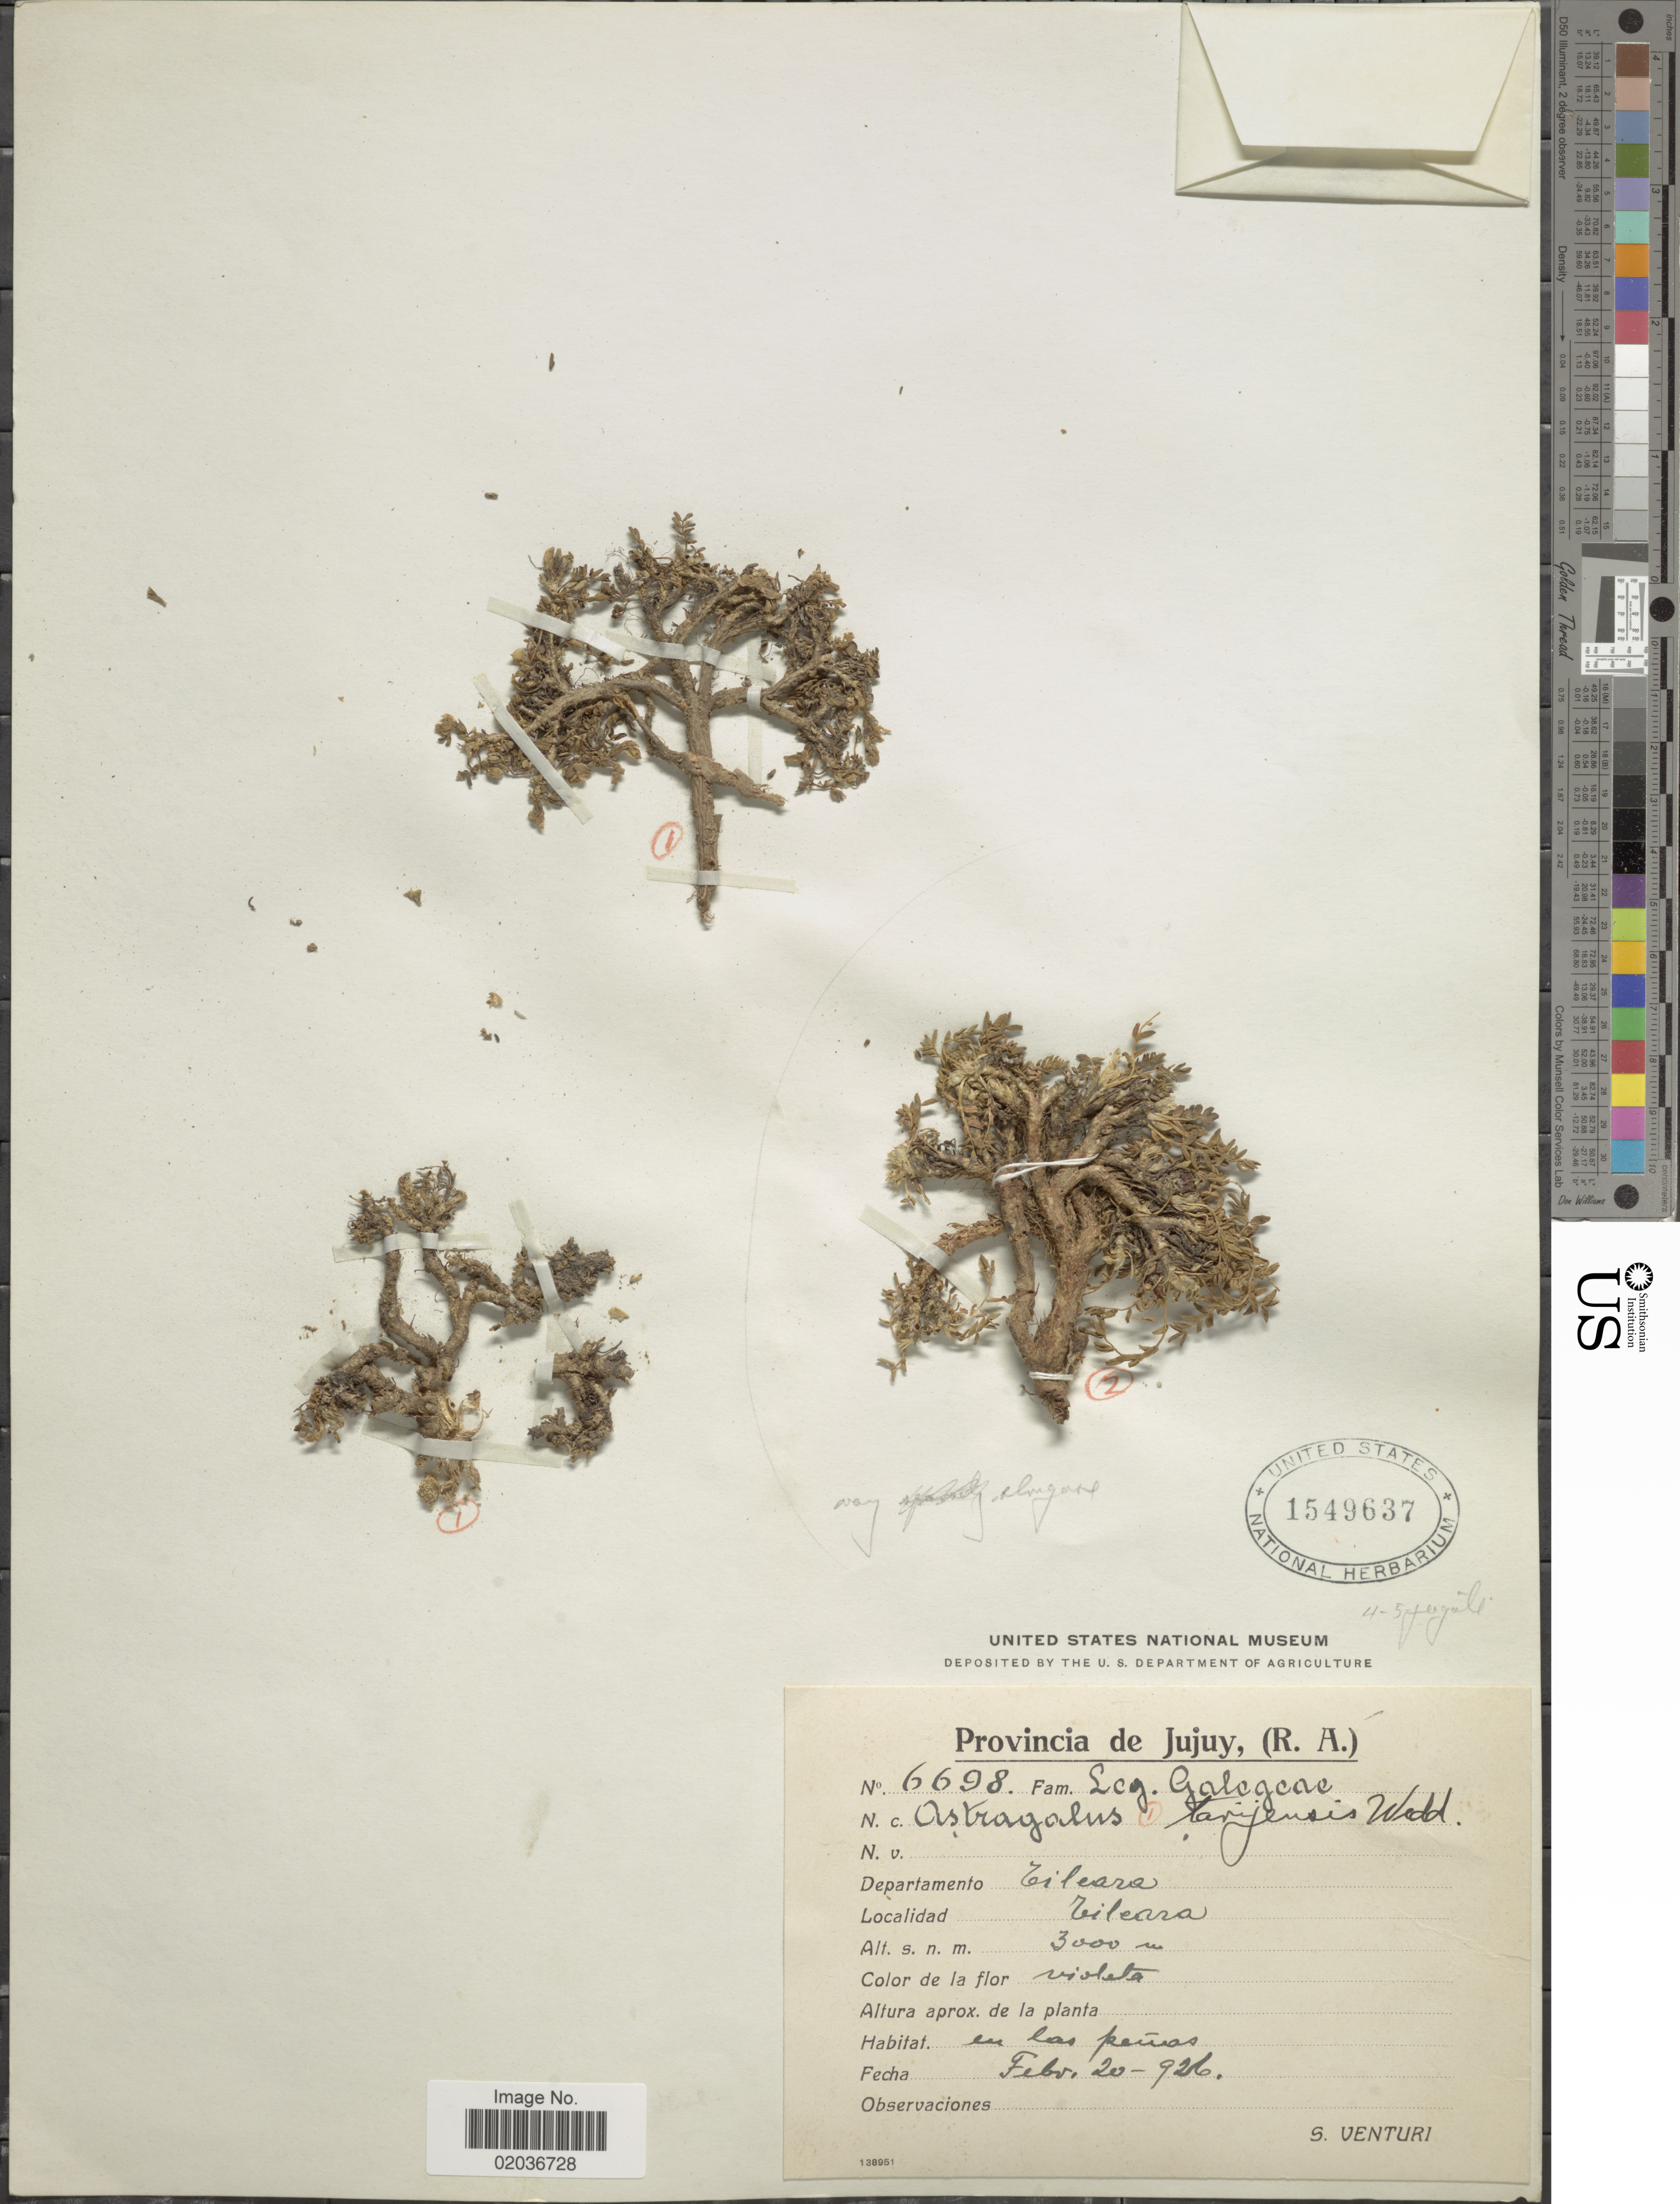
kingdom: Plantae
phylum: Tracheophyta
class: Magnoliopsida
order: Fabales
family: Fabaceae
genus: Astragalus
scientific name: Astragalus tarijensis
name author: Wedd.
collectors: S. Venturi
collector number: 6698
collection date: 1926-02-20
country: Argentina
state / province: Jujuy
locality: (R.A.), Departamento Cilcara, Cilerra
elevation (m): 3000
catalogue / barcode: US 1549637